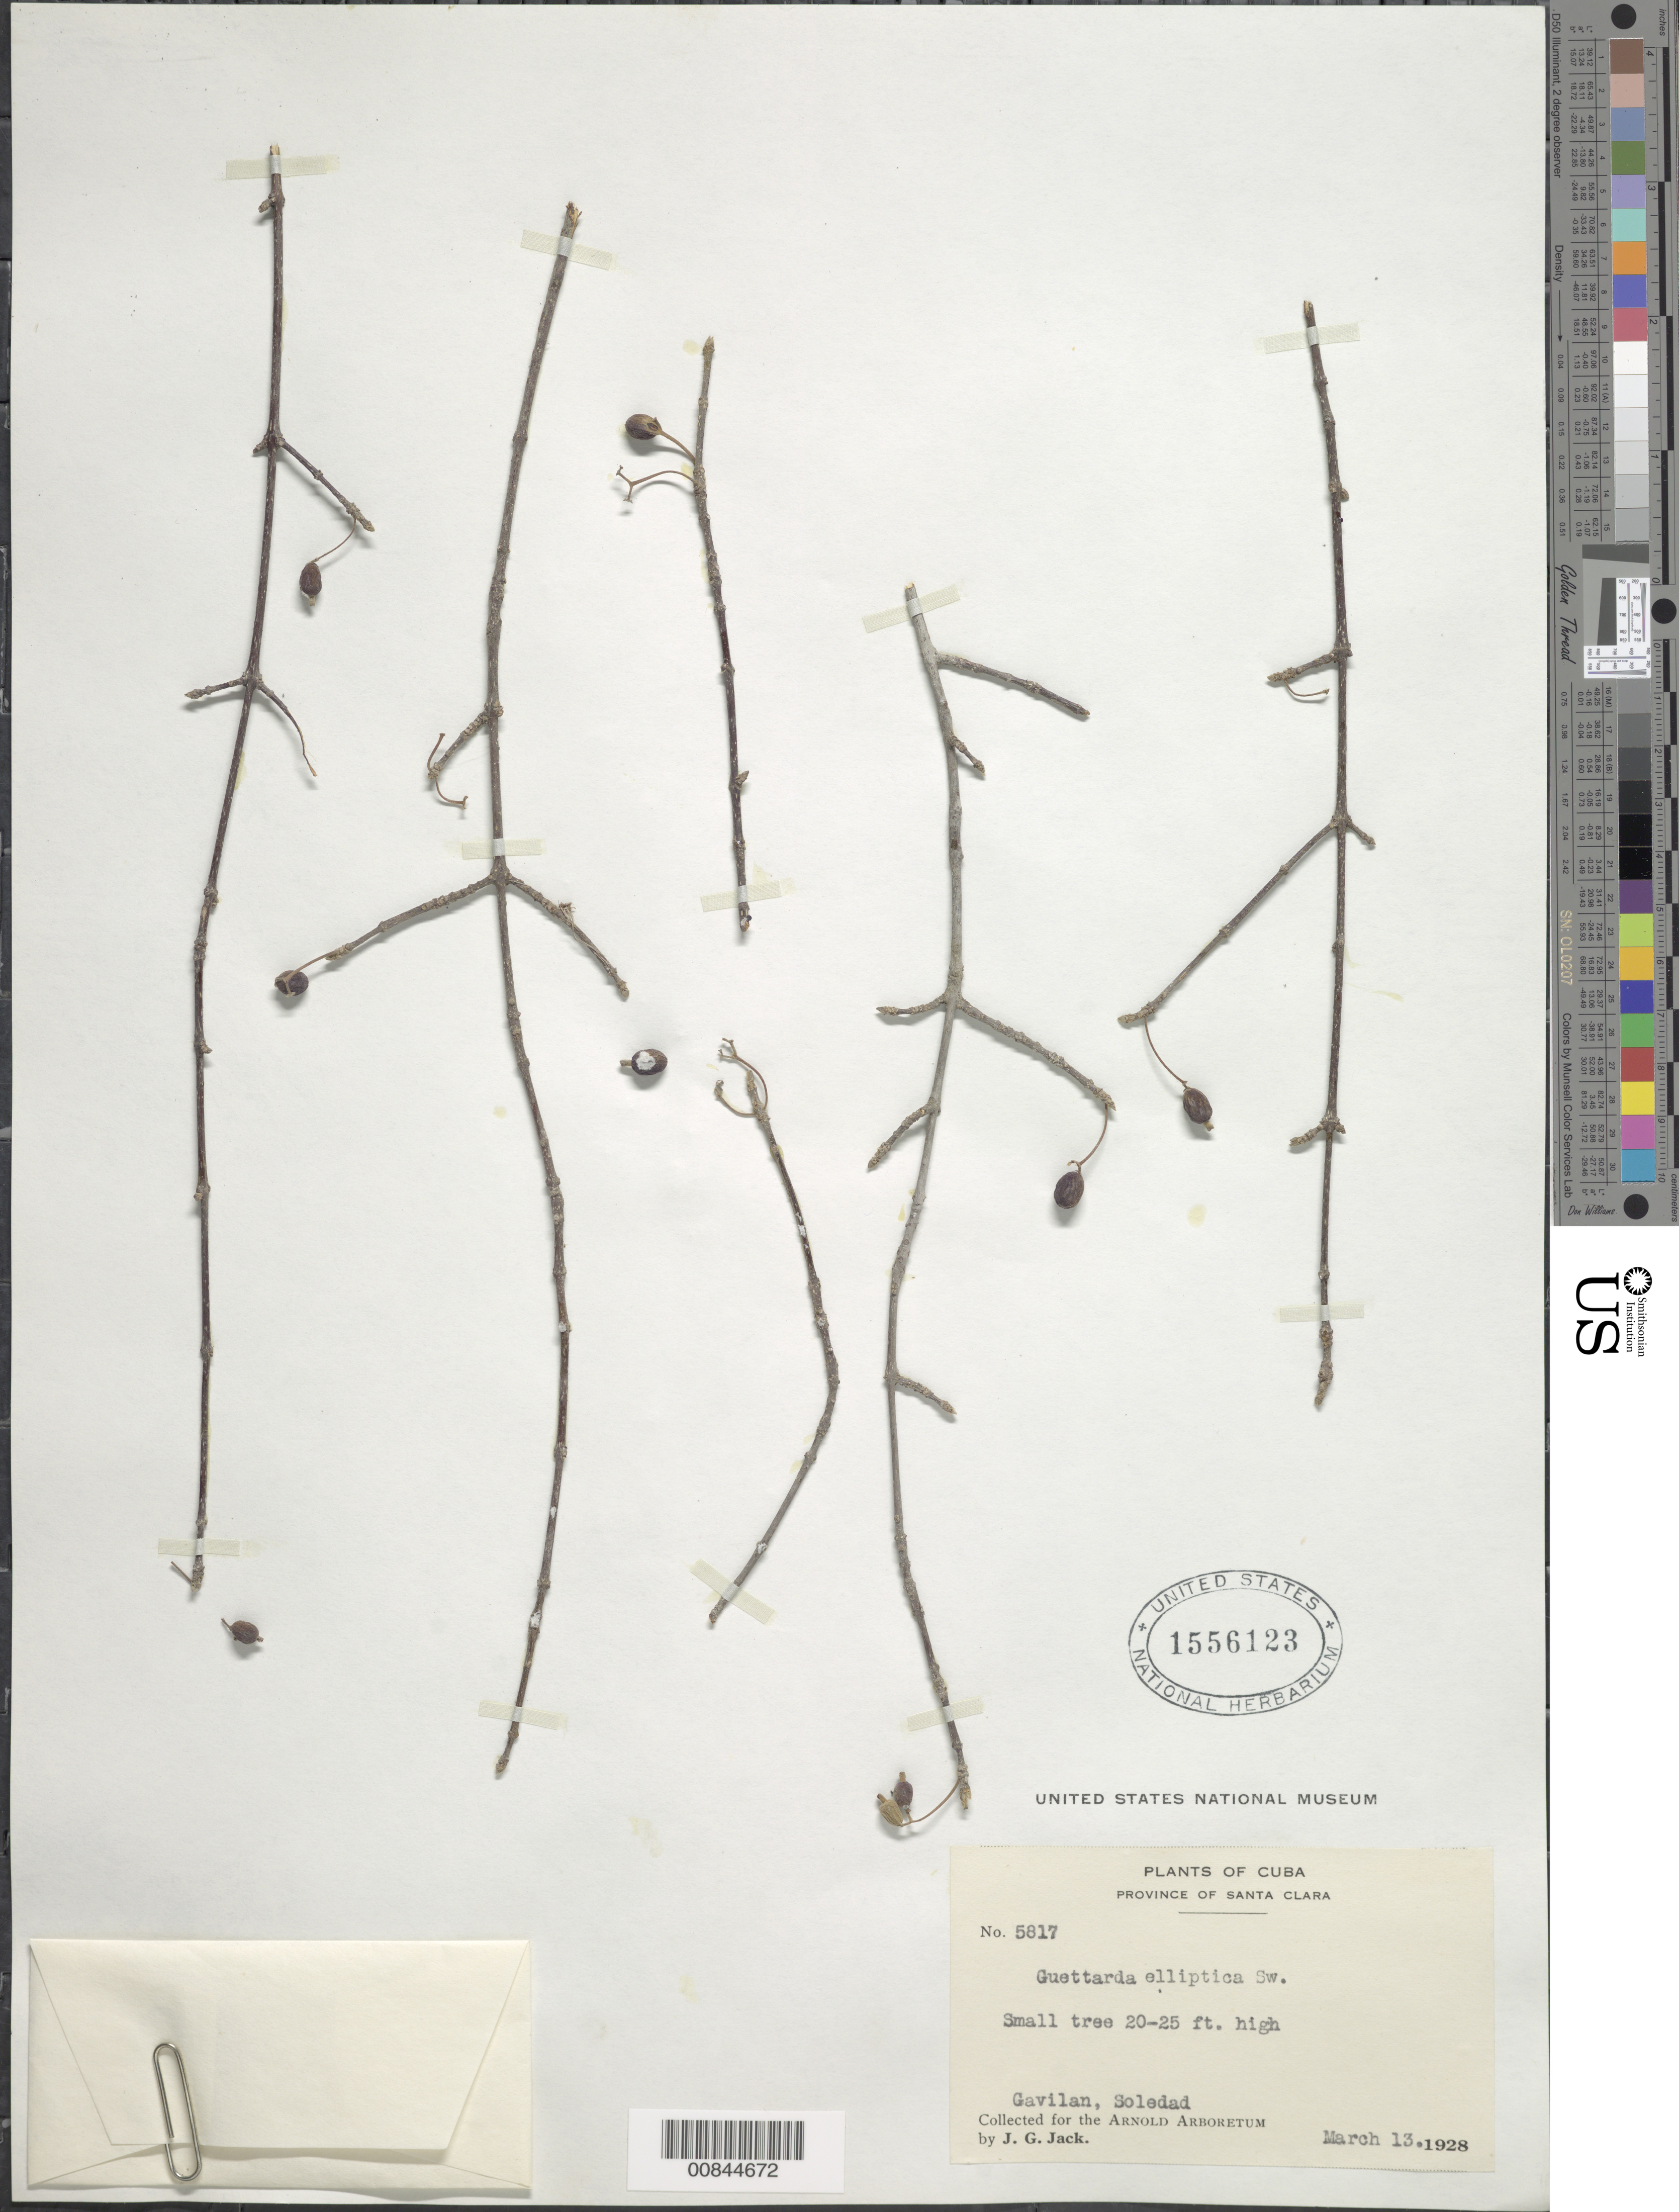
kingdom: Plantae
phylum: Tracheophyta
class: Magnoliopsida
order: Gentianales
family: Rubiaceae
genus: Guettarda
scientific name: Guettarda elliptica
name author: Sw.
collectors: J. G. Jack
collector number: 5817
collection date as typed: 13 Mar 1928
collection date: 1928-03-13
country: Cuba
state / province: Las Villas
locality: Gavilan, Soledad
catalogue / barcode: US 1556123